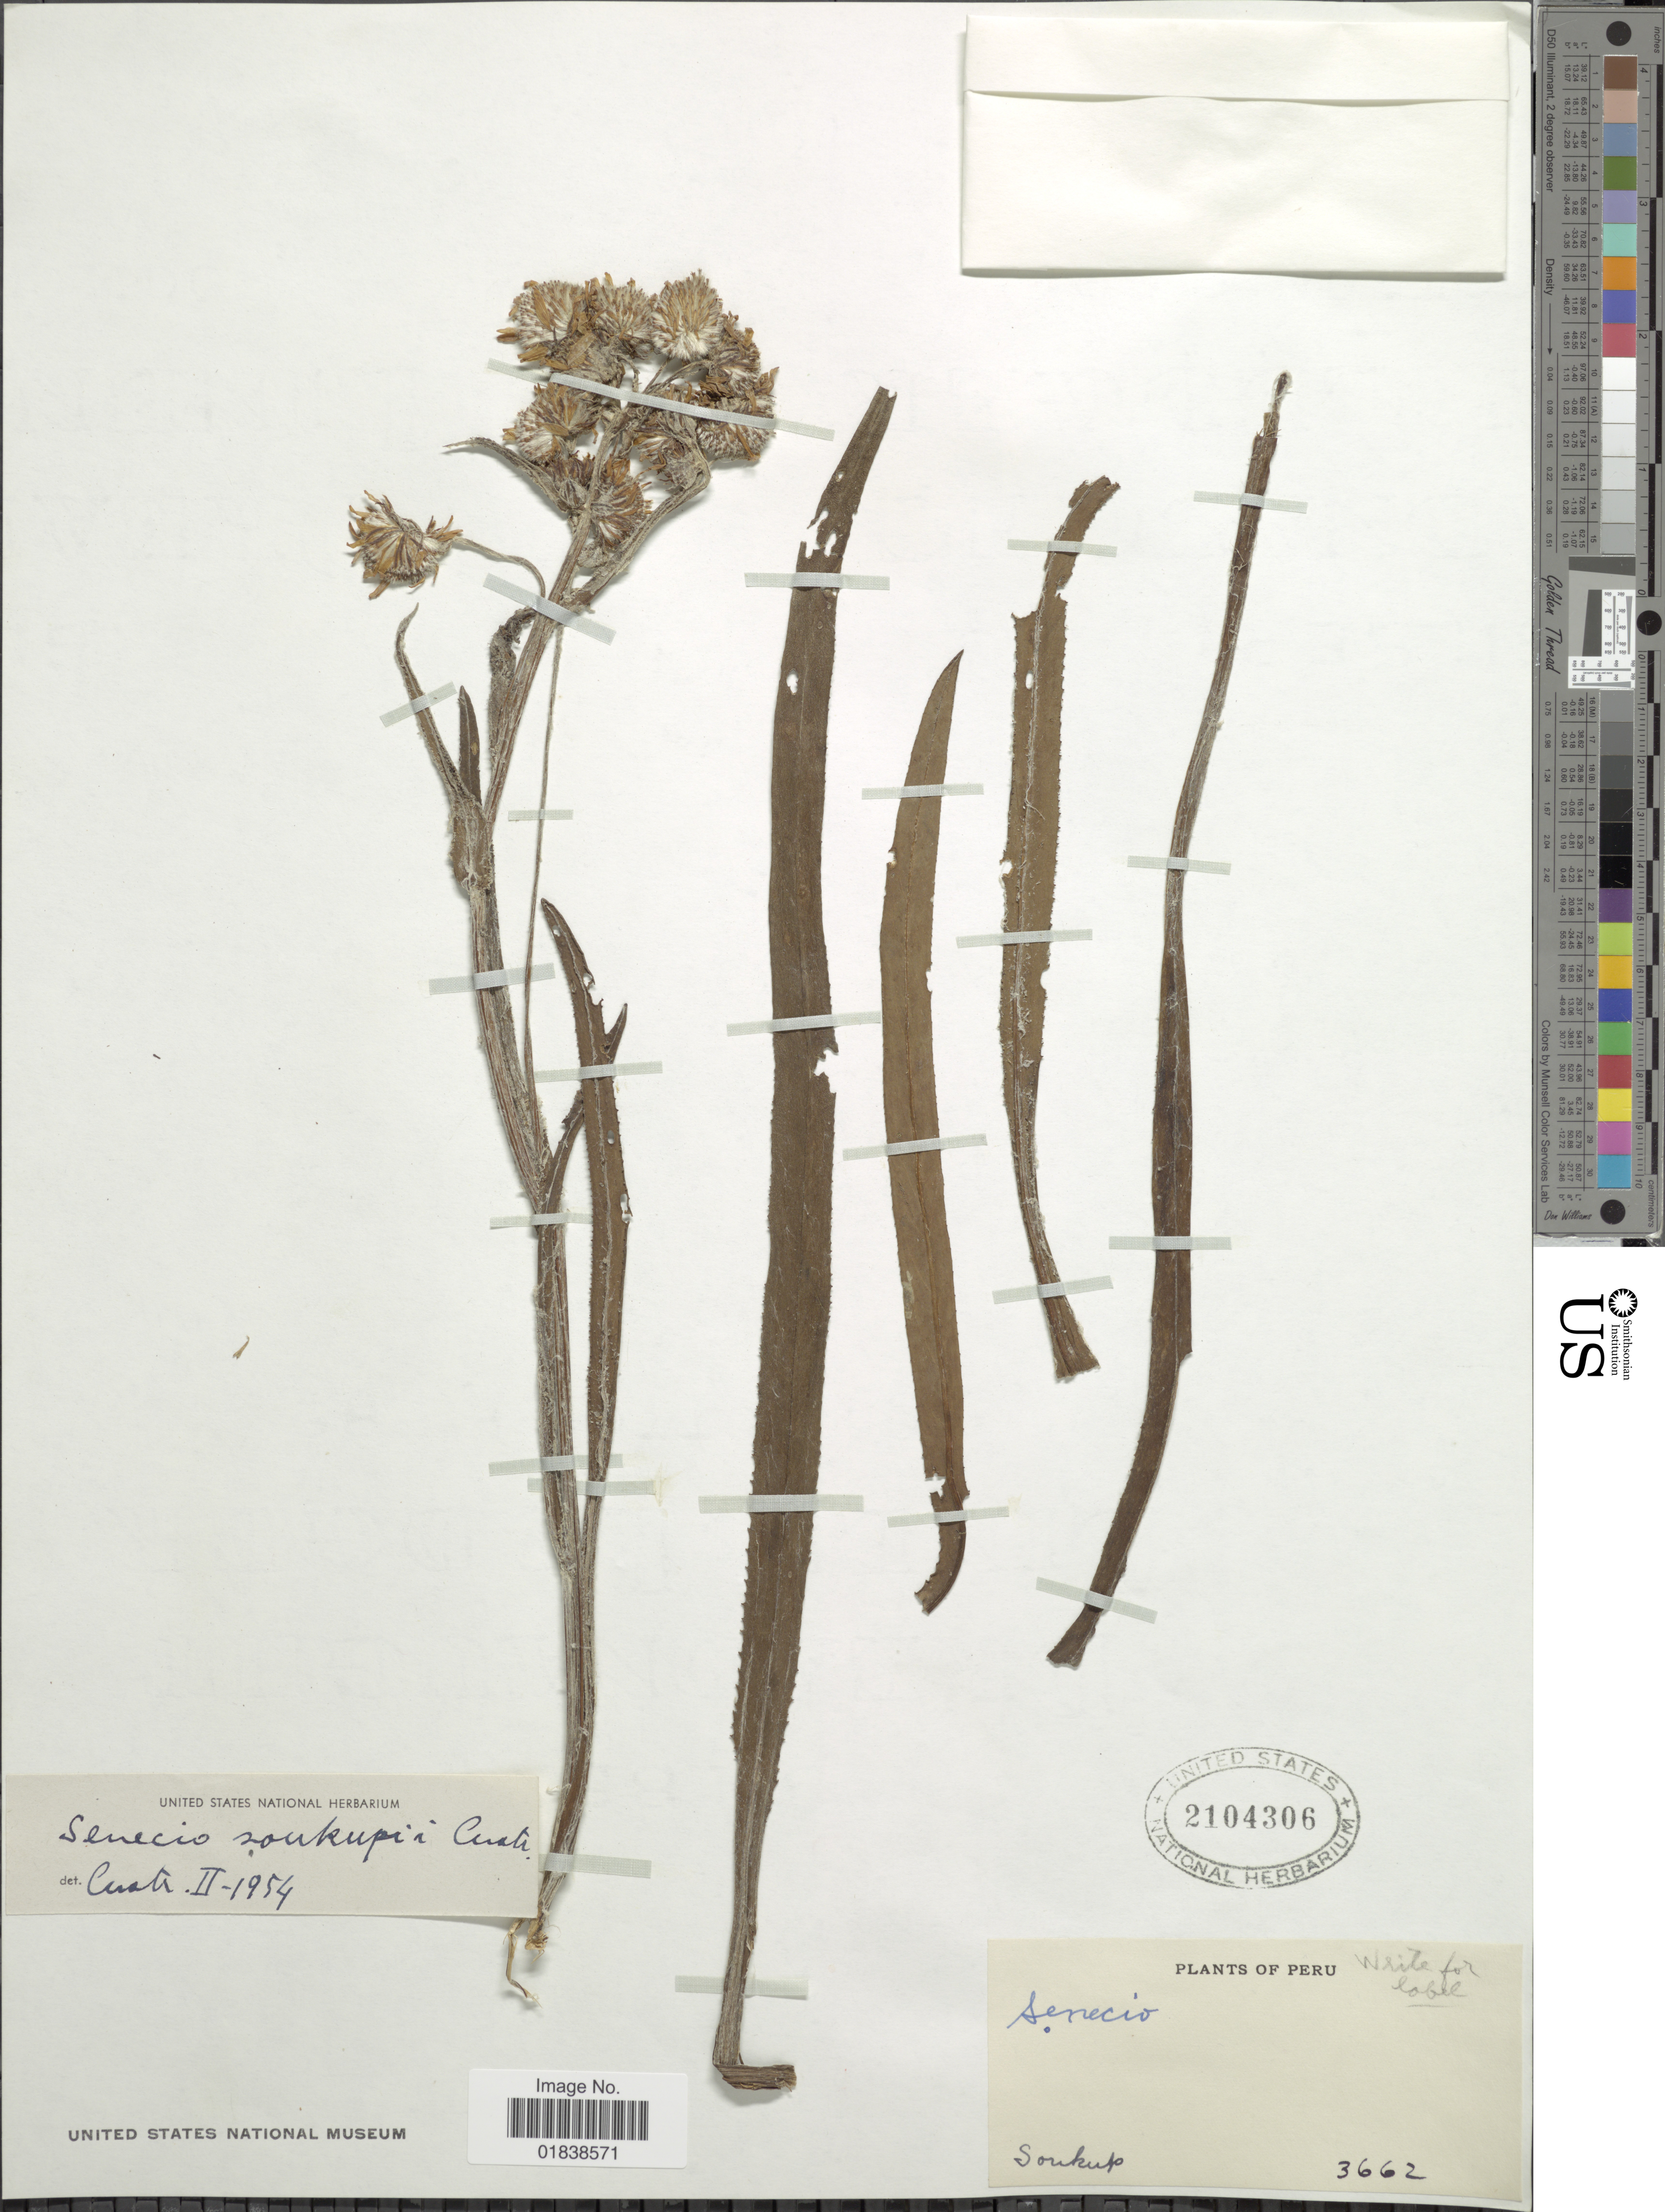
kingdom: Plantae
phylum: Tracheophyta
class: Magnoliopsida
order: Asterales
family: Asteraceae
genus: Senecio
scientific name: Senecio soukupii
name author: Cuatrec.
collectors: -- Soukup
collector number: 3662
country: Peru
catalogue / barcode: US 2104306